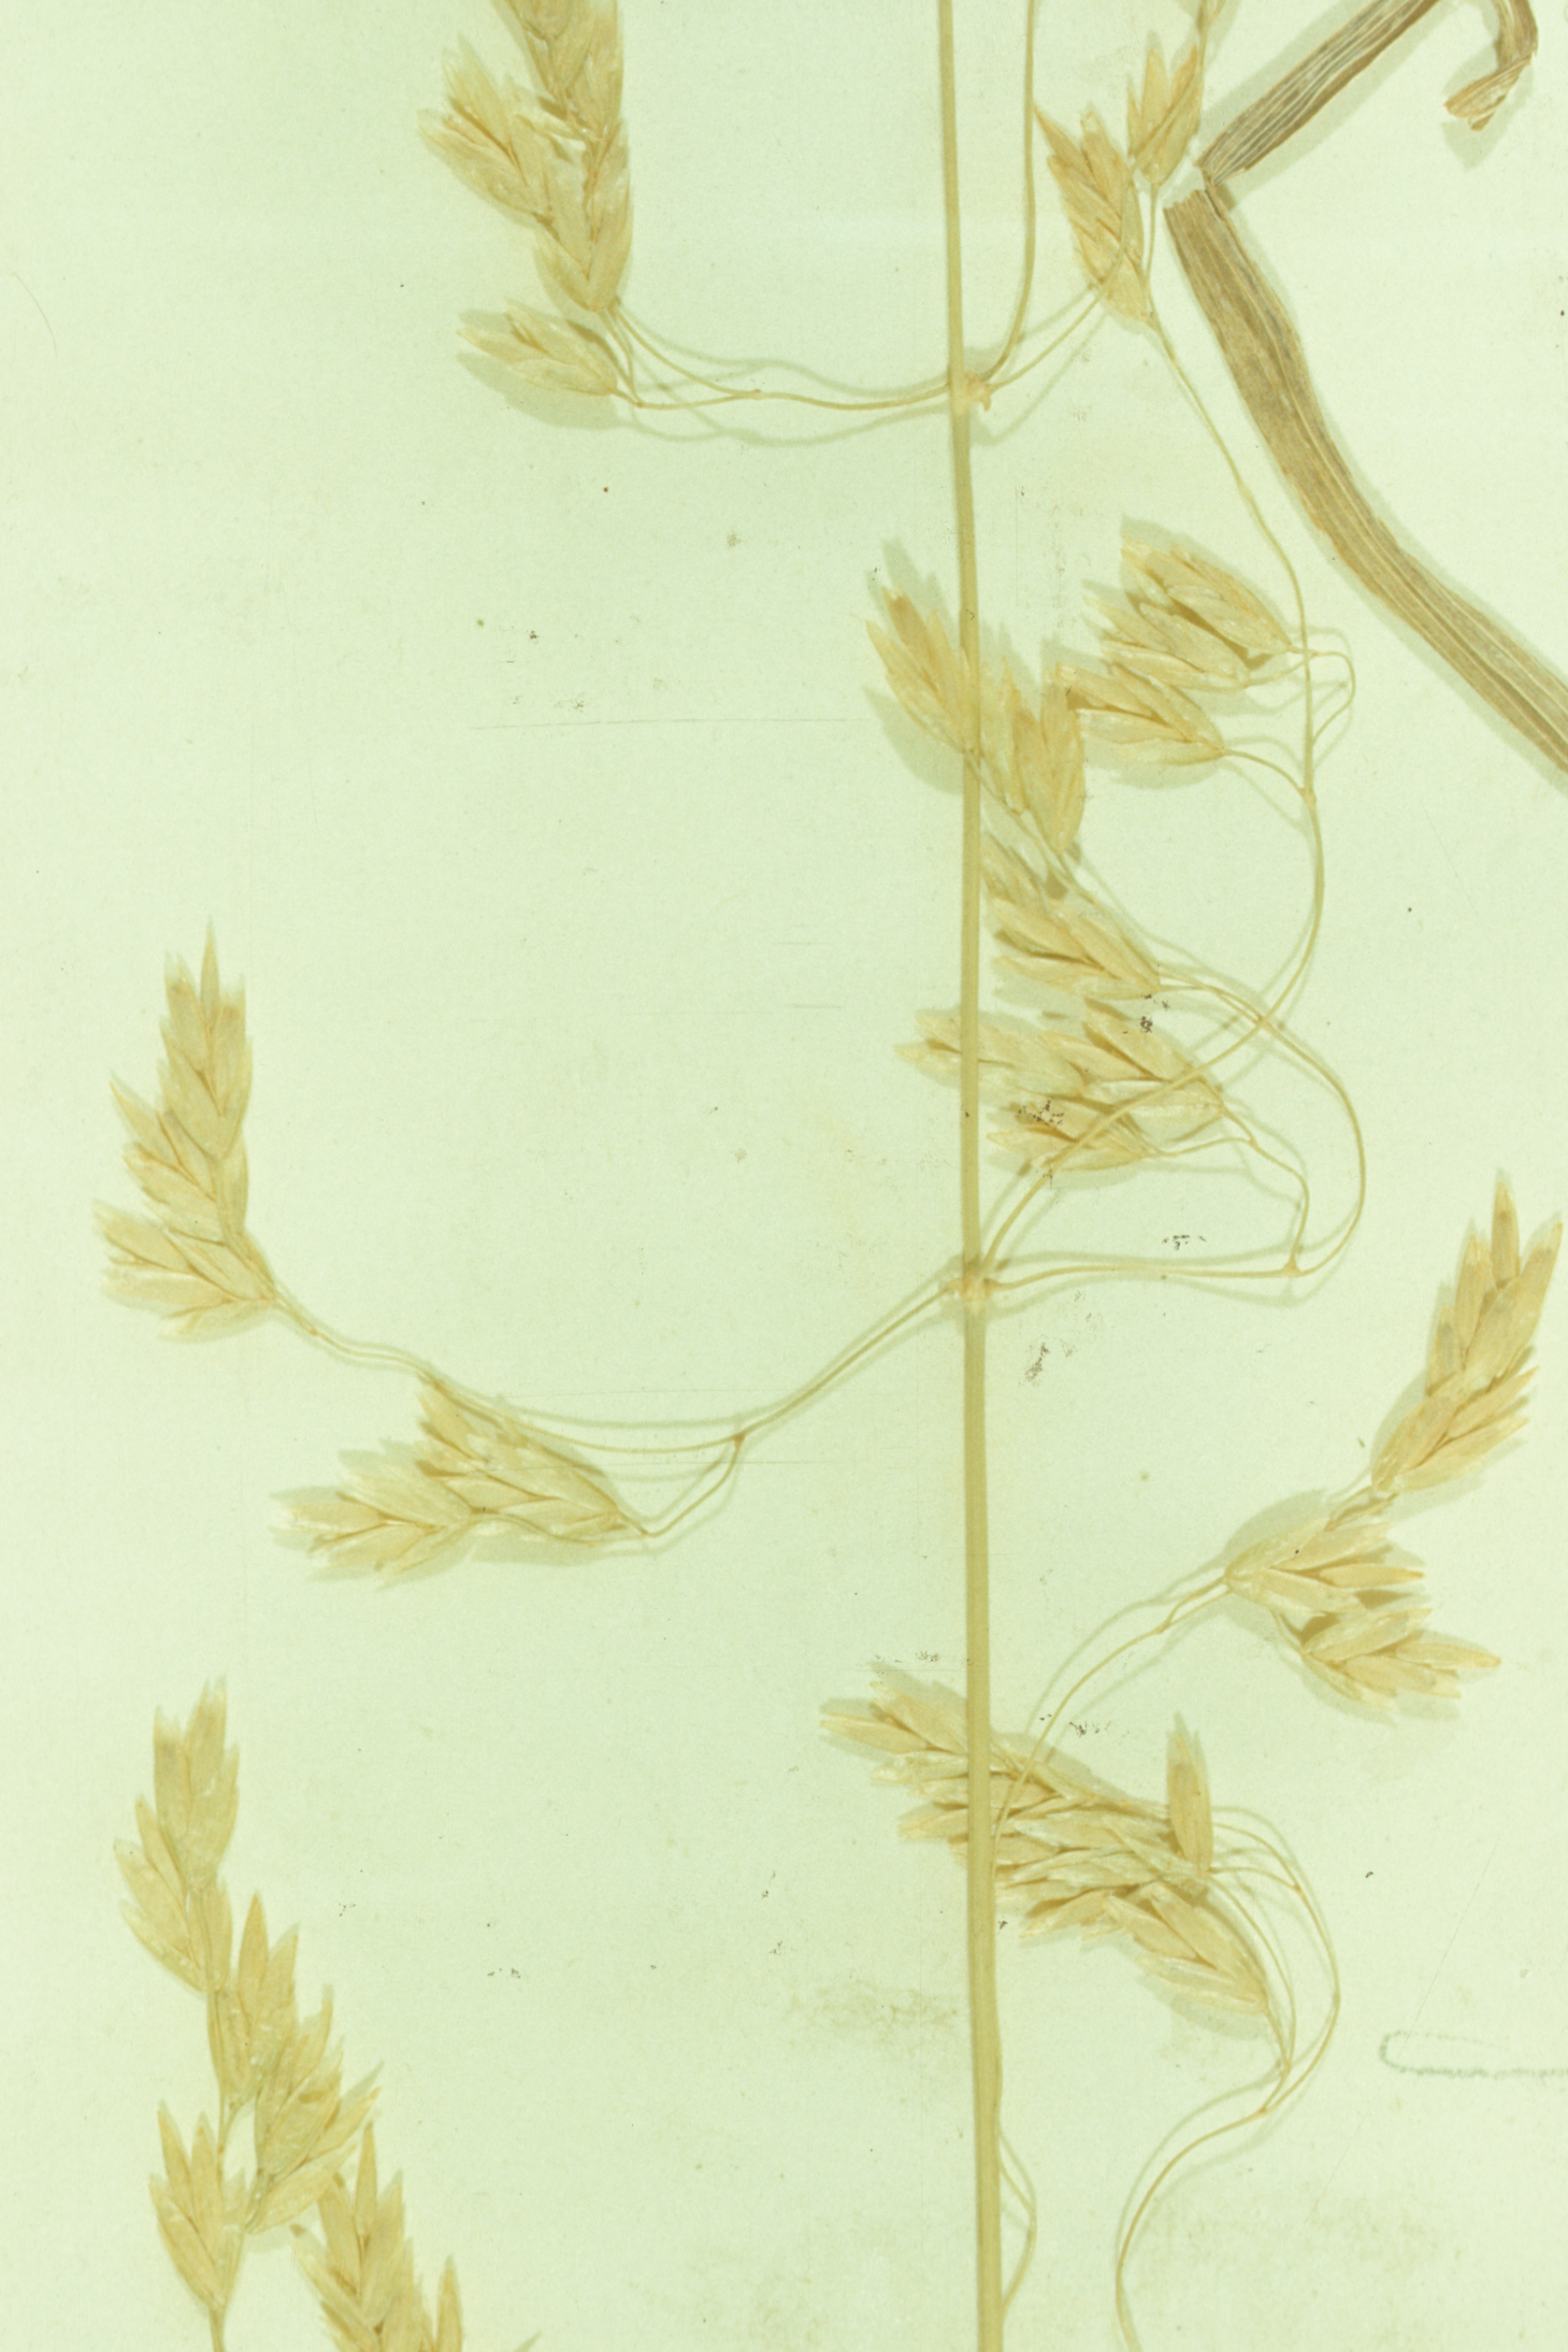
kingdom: Plantae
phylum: Tracheophyta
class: Liliopsida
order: Poales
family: Poaceae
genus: Poa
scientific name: Poa tracyi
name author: Vasey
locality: USA, NM